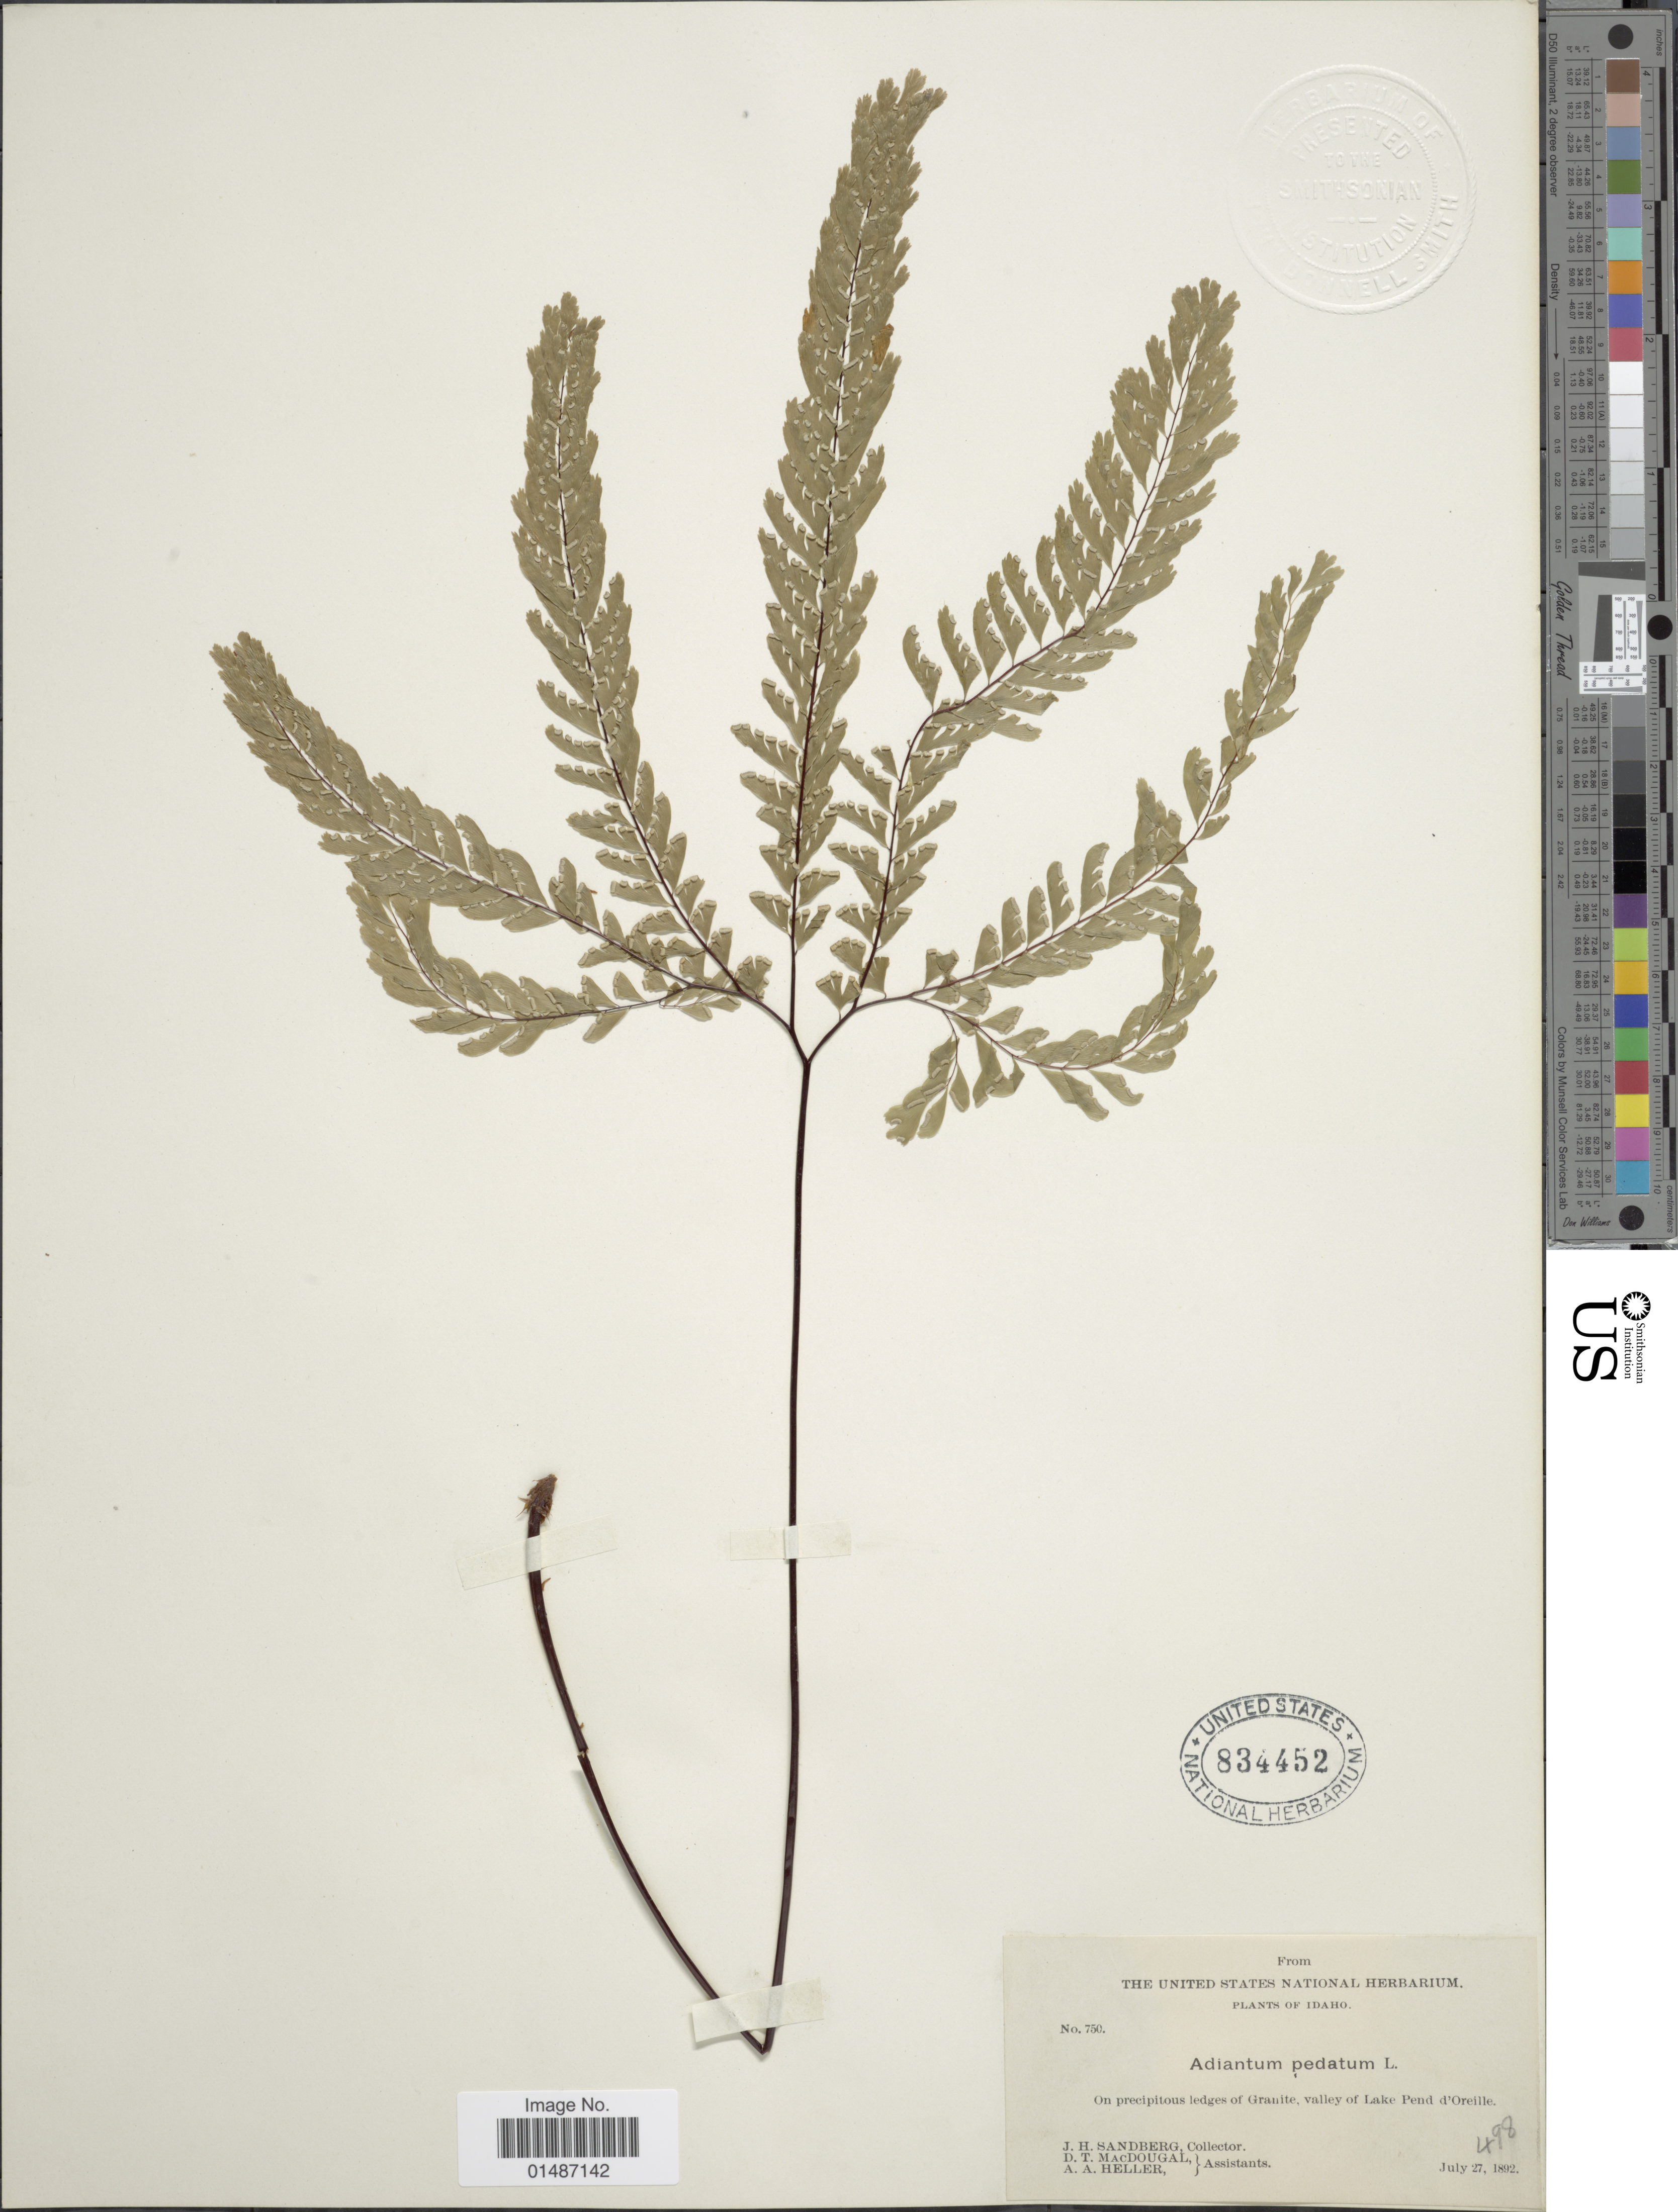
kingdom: Plantae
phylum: Tracheophyta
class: Polypodiopsida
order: Polypodiales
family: Pteridaceae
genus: Adiantum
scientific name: Adiantum pedatum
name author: L.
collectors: J. H. Sandberg, D. T. MacDougal & A. A. Heller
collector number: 750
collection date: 1892-07-27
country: United States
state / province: Idaho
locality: On precipitous ledges of Granite, valley of Lake Pend d'Oreille.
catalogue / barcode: US 834452